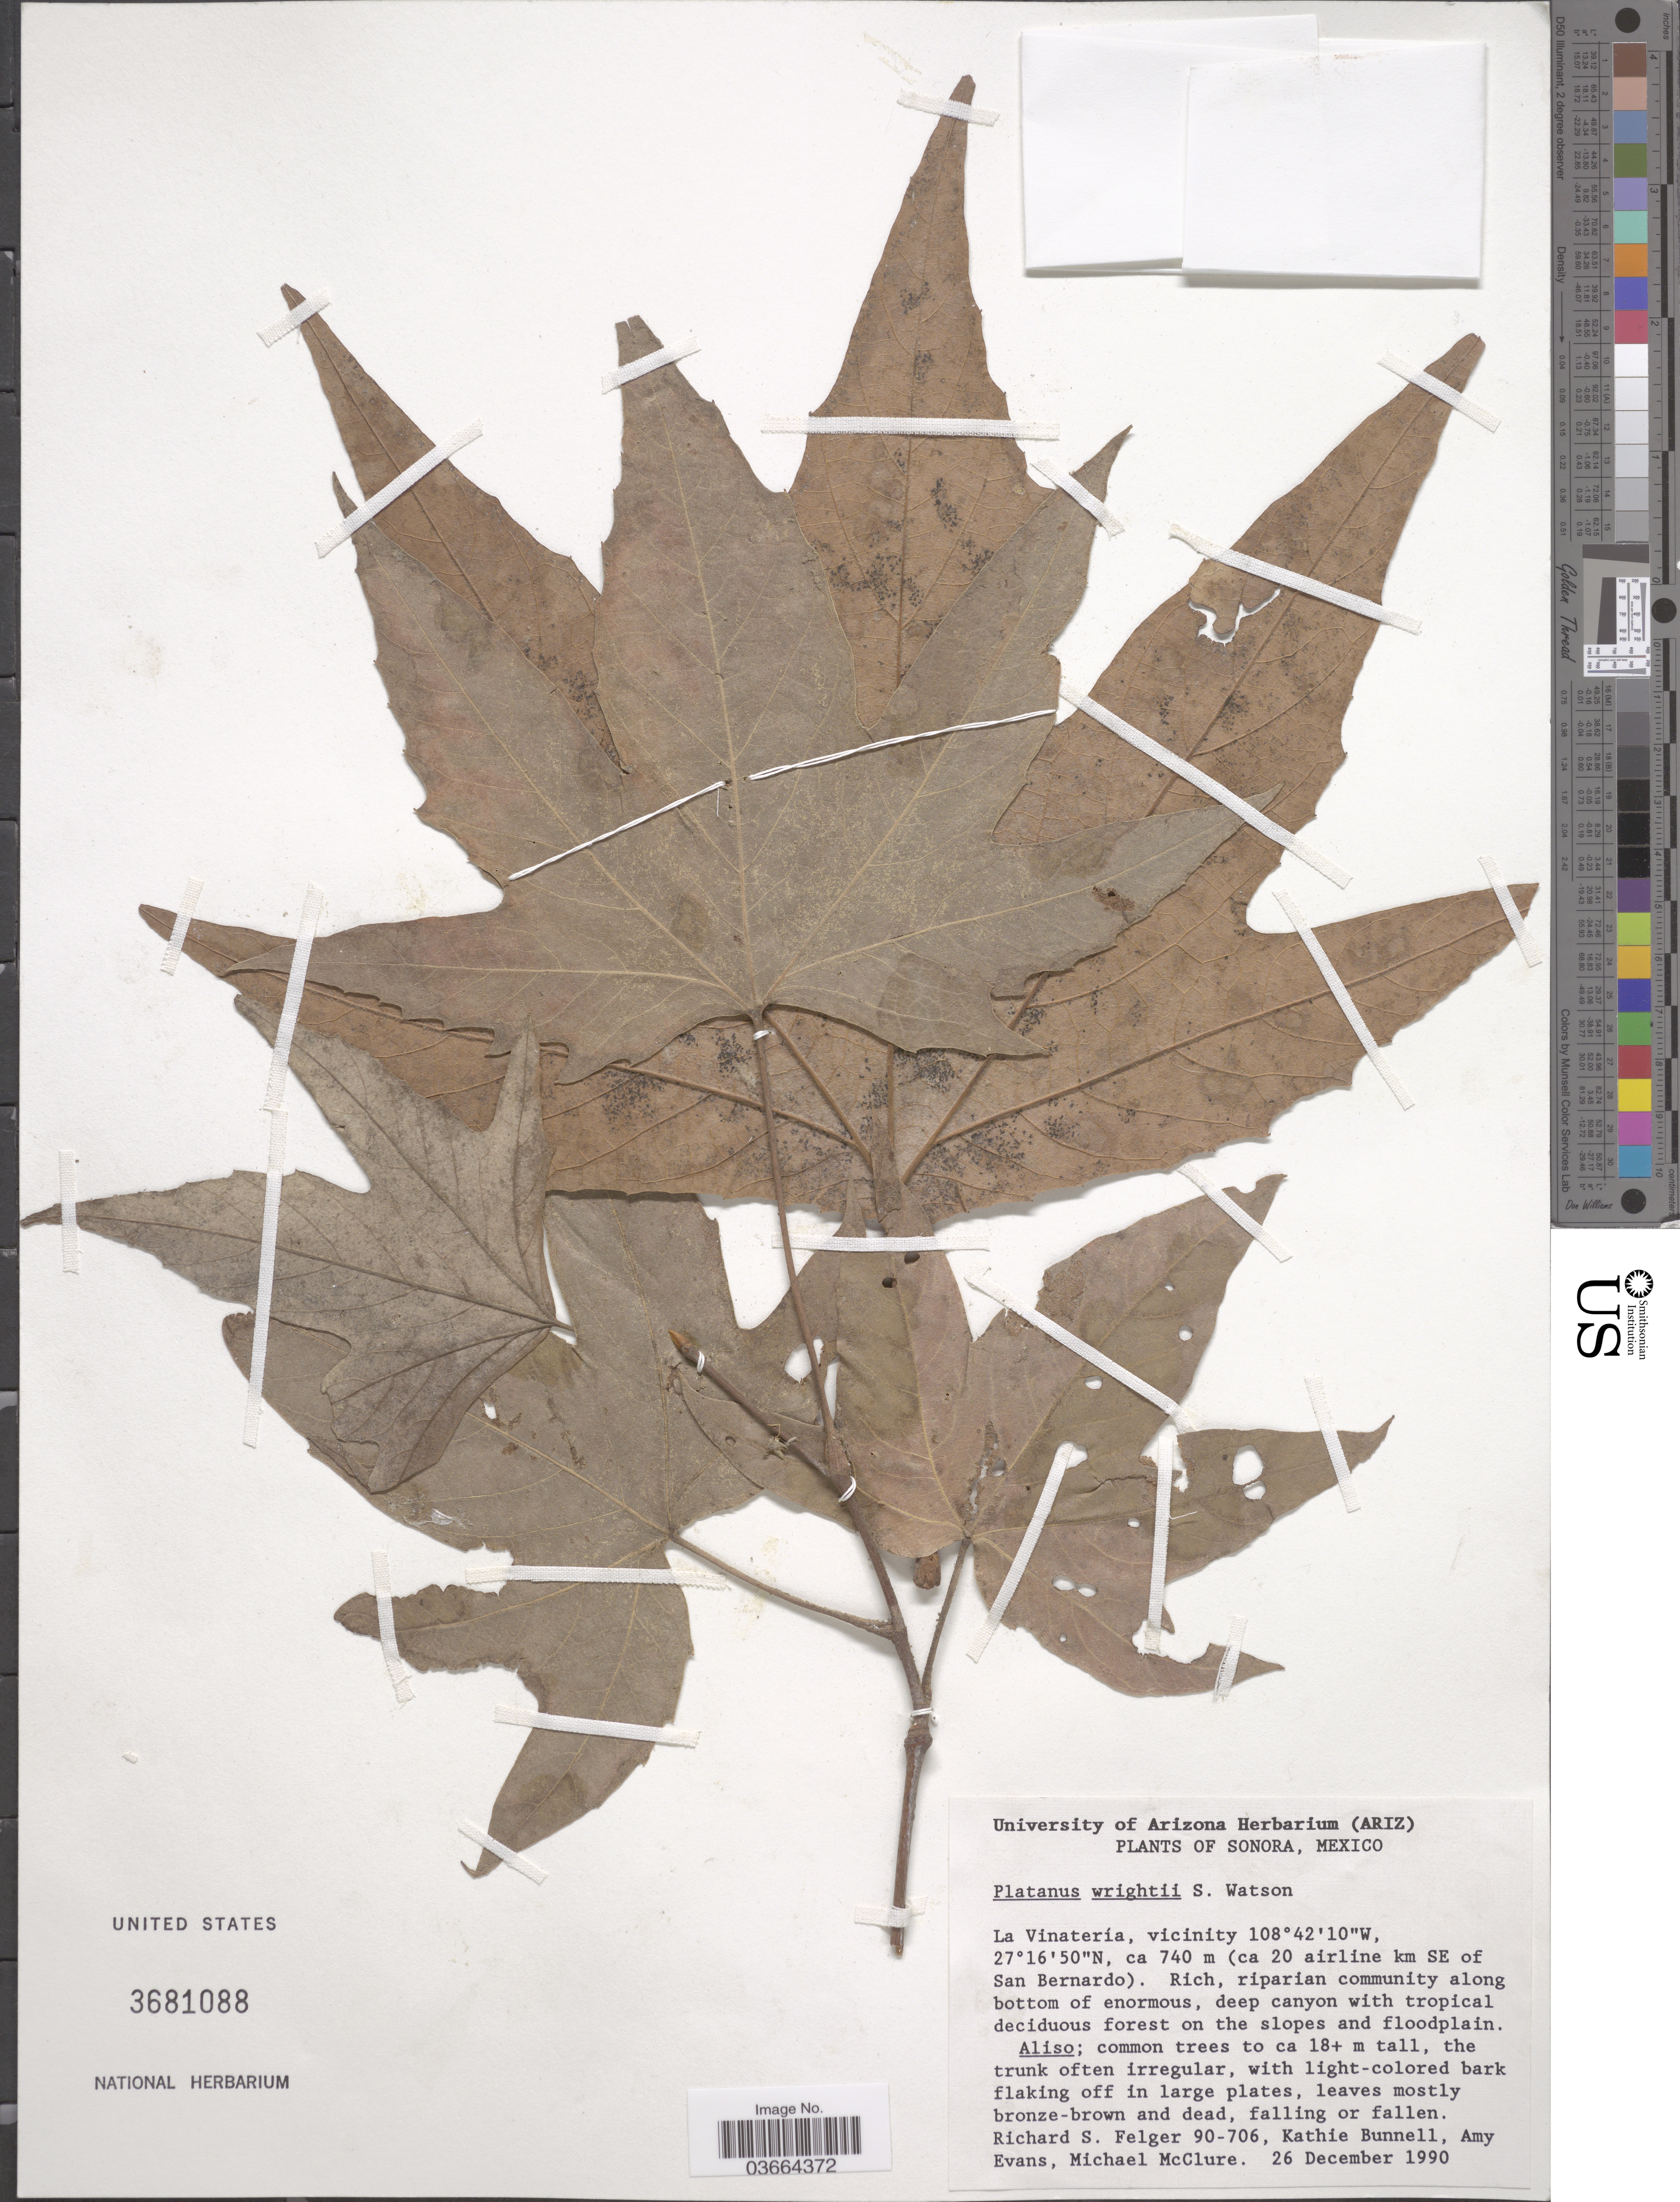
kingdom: Plantae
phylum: Tracheophyta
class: Magnoliopsida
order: Proteales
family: Platanaceae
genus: Platanus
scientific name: Platanus wrightii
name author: S. Watson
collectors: R. S. Felger, K. Bunnell, A. Evans & M. McClure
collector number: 90-706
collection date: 1990-12-26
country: Mexico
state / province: Sonora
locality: La Vinatería, vicinity (ca 20 airline km SE of San Bernardo)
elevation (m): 740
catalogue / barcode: US 3681088